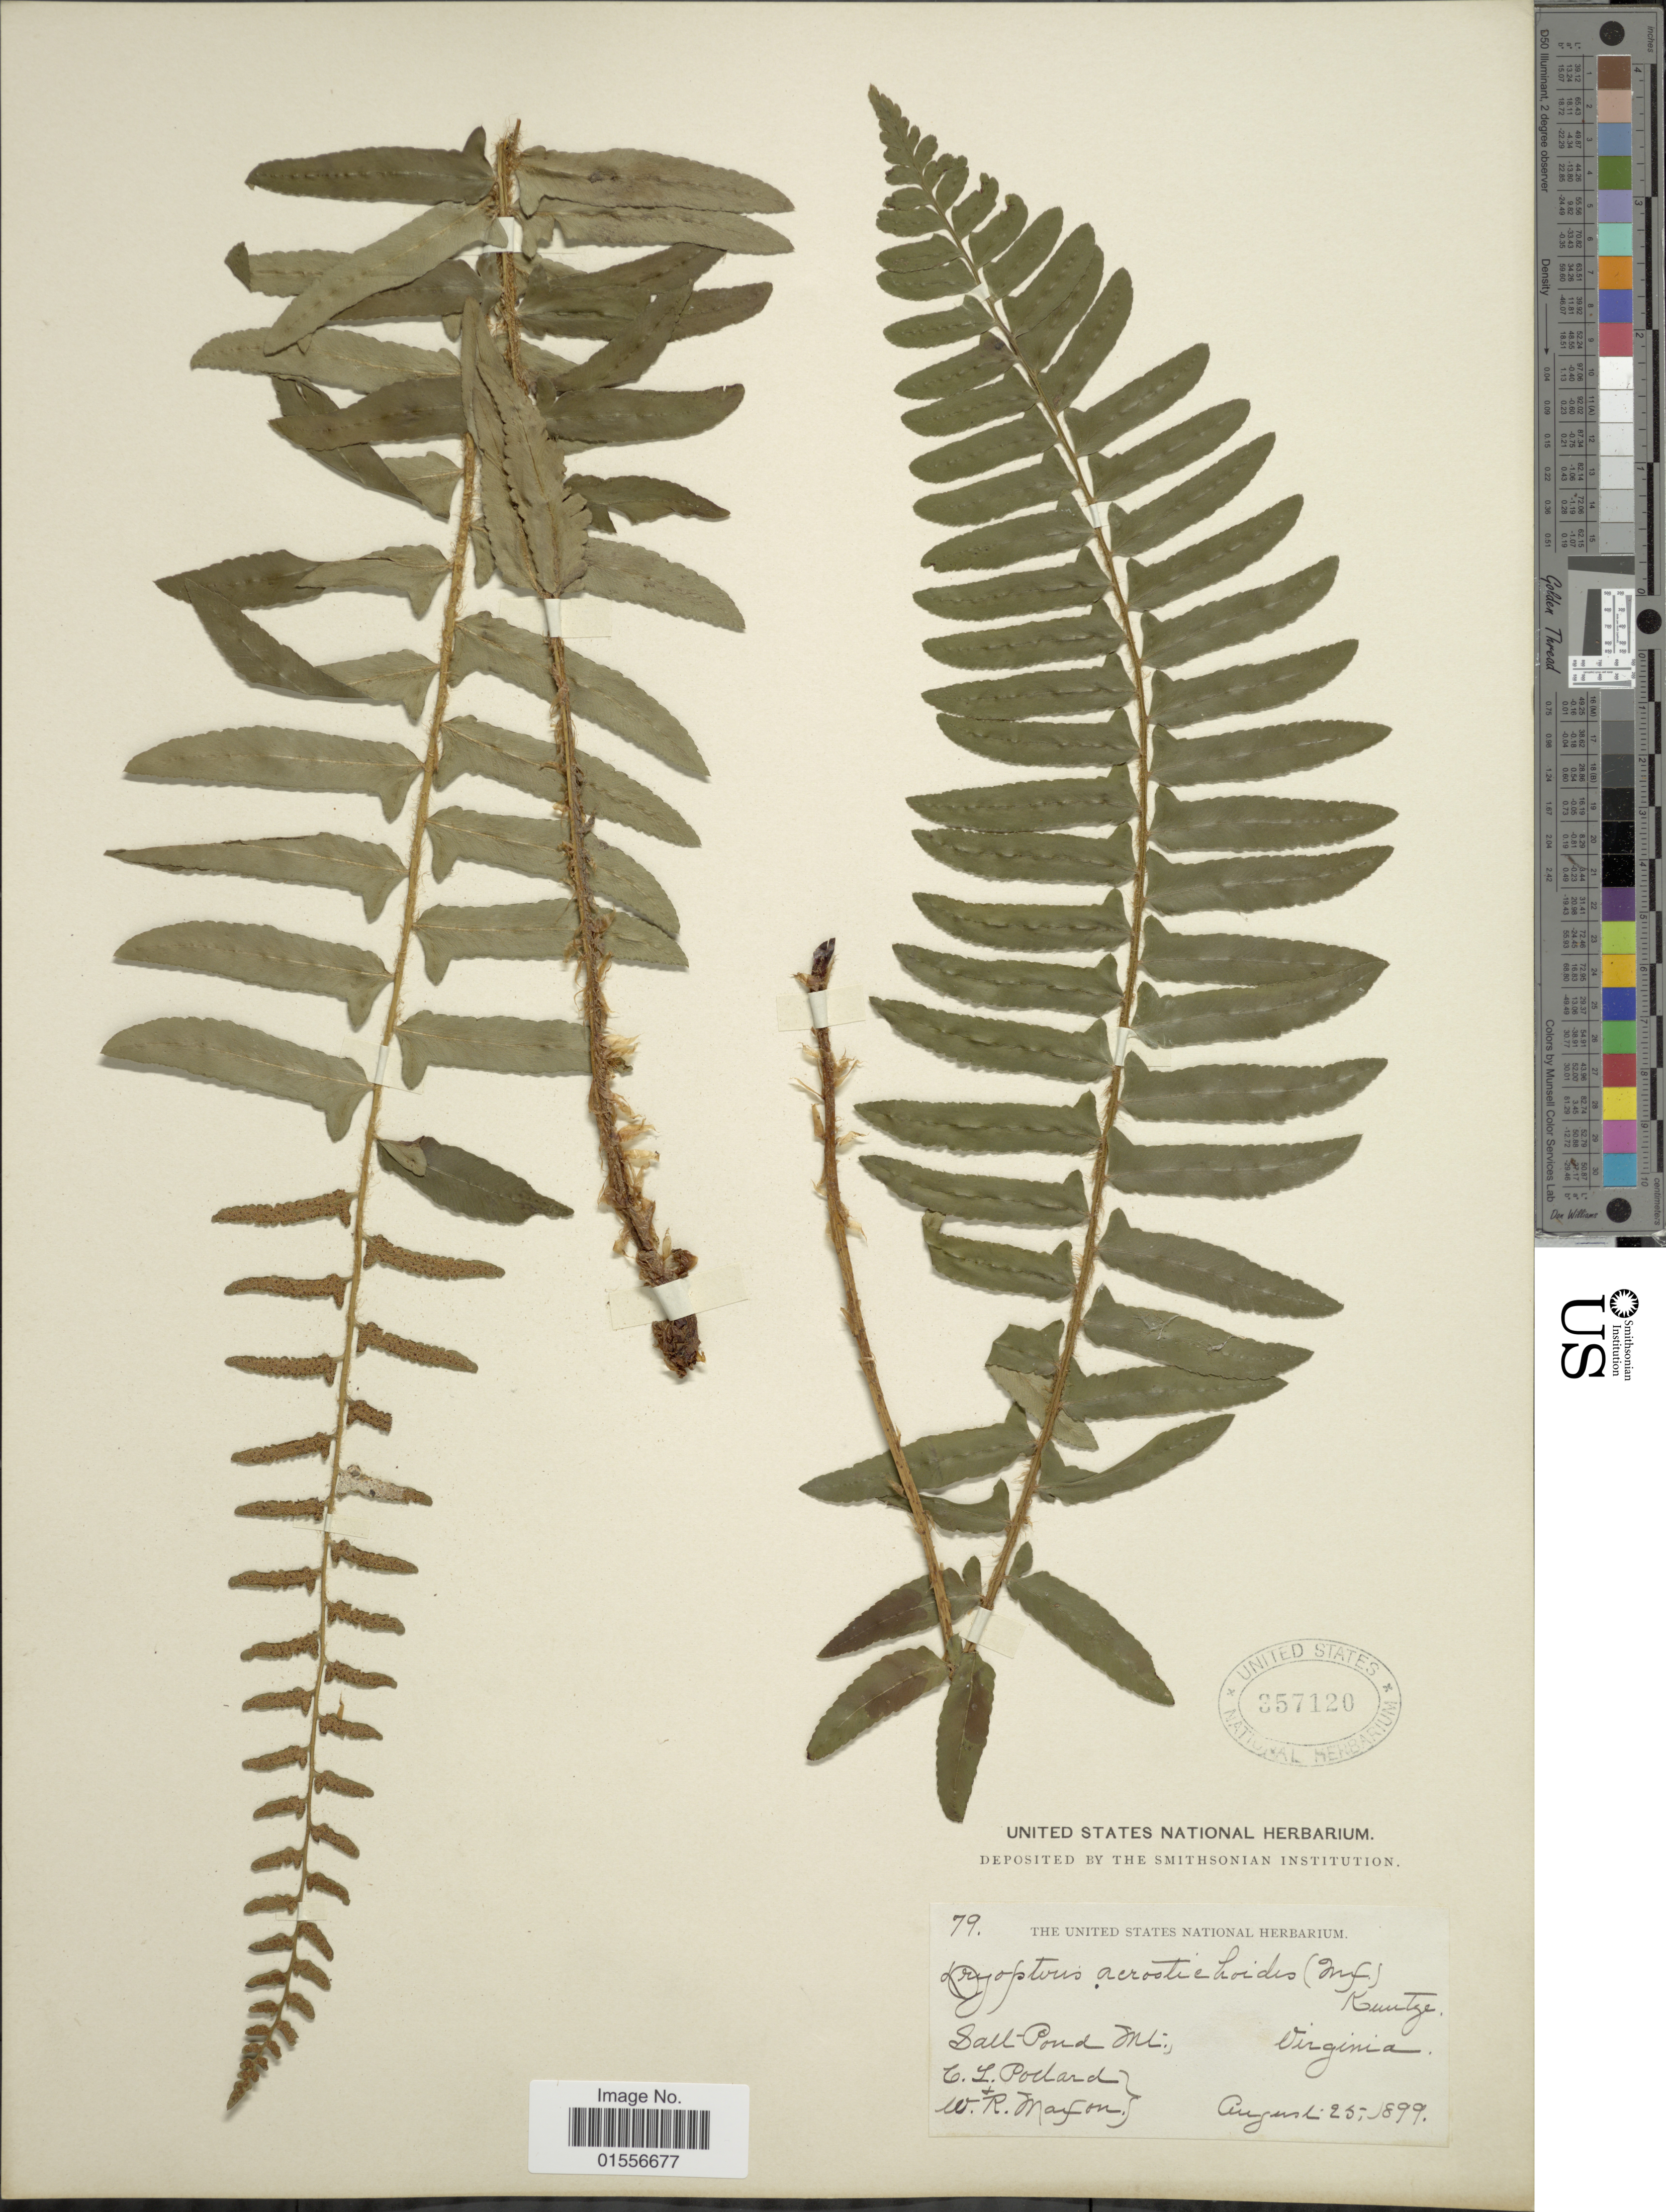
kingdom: Plantae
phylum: Tracheophyta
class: Polypodiopsida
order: Polypodiales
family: Dryopteridaceae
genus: Polystichum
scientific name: Polystichum acrostichoides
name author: (Michx.) Schott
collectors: C. L. Pollard & W. R. Maxon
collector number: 79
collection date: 1899-08-25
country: United States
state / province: Virginia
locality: Sall Pond Mt.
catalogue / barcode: US 357120